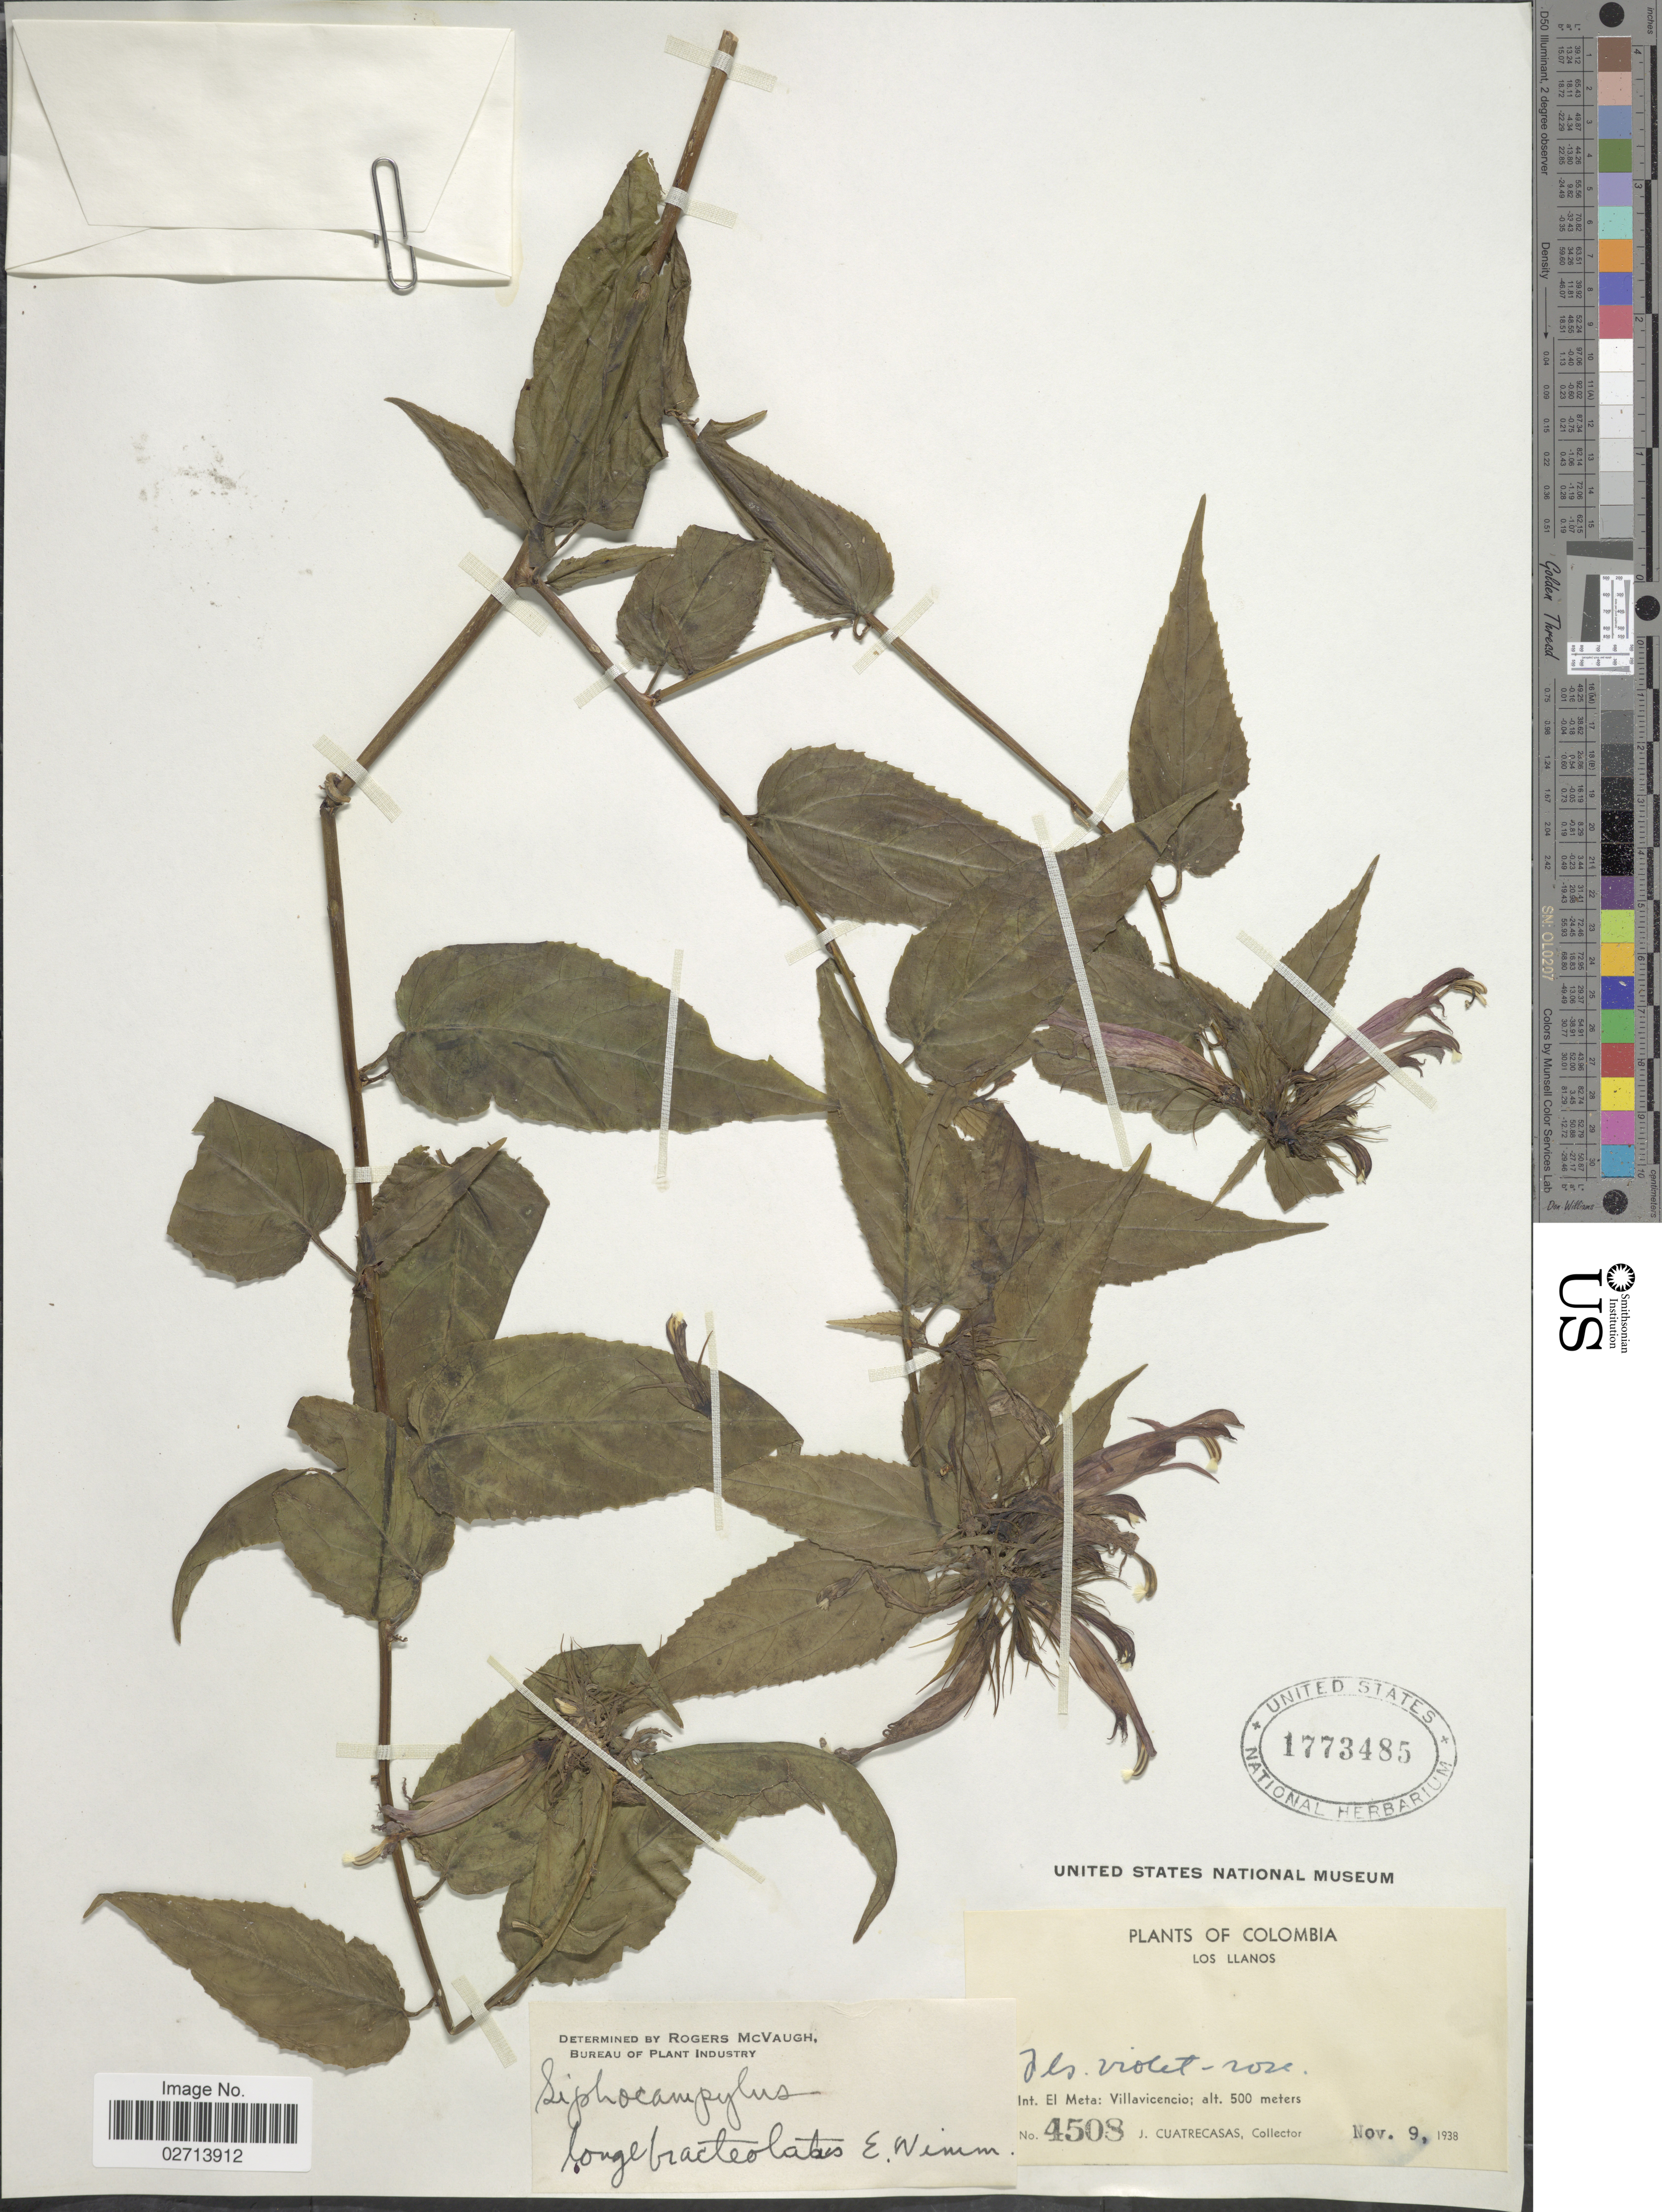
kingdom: Plantae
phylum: Tracheophyta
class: Magnoliopsida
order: Asterales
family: Campanulaceae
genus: Siphocampylus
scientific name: Siphocampylus longebracteolatus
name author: E. Wimm.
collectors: J. Cuatrecasas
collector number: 4508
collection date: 1938-11-09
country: Colombia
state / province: Meta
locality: Los Llanos. Villavicencio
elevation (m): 500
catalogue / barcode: US 1773485